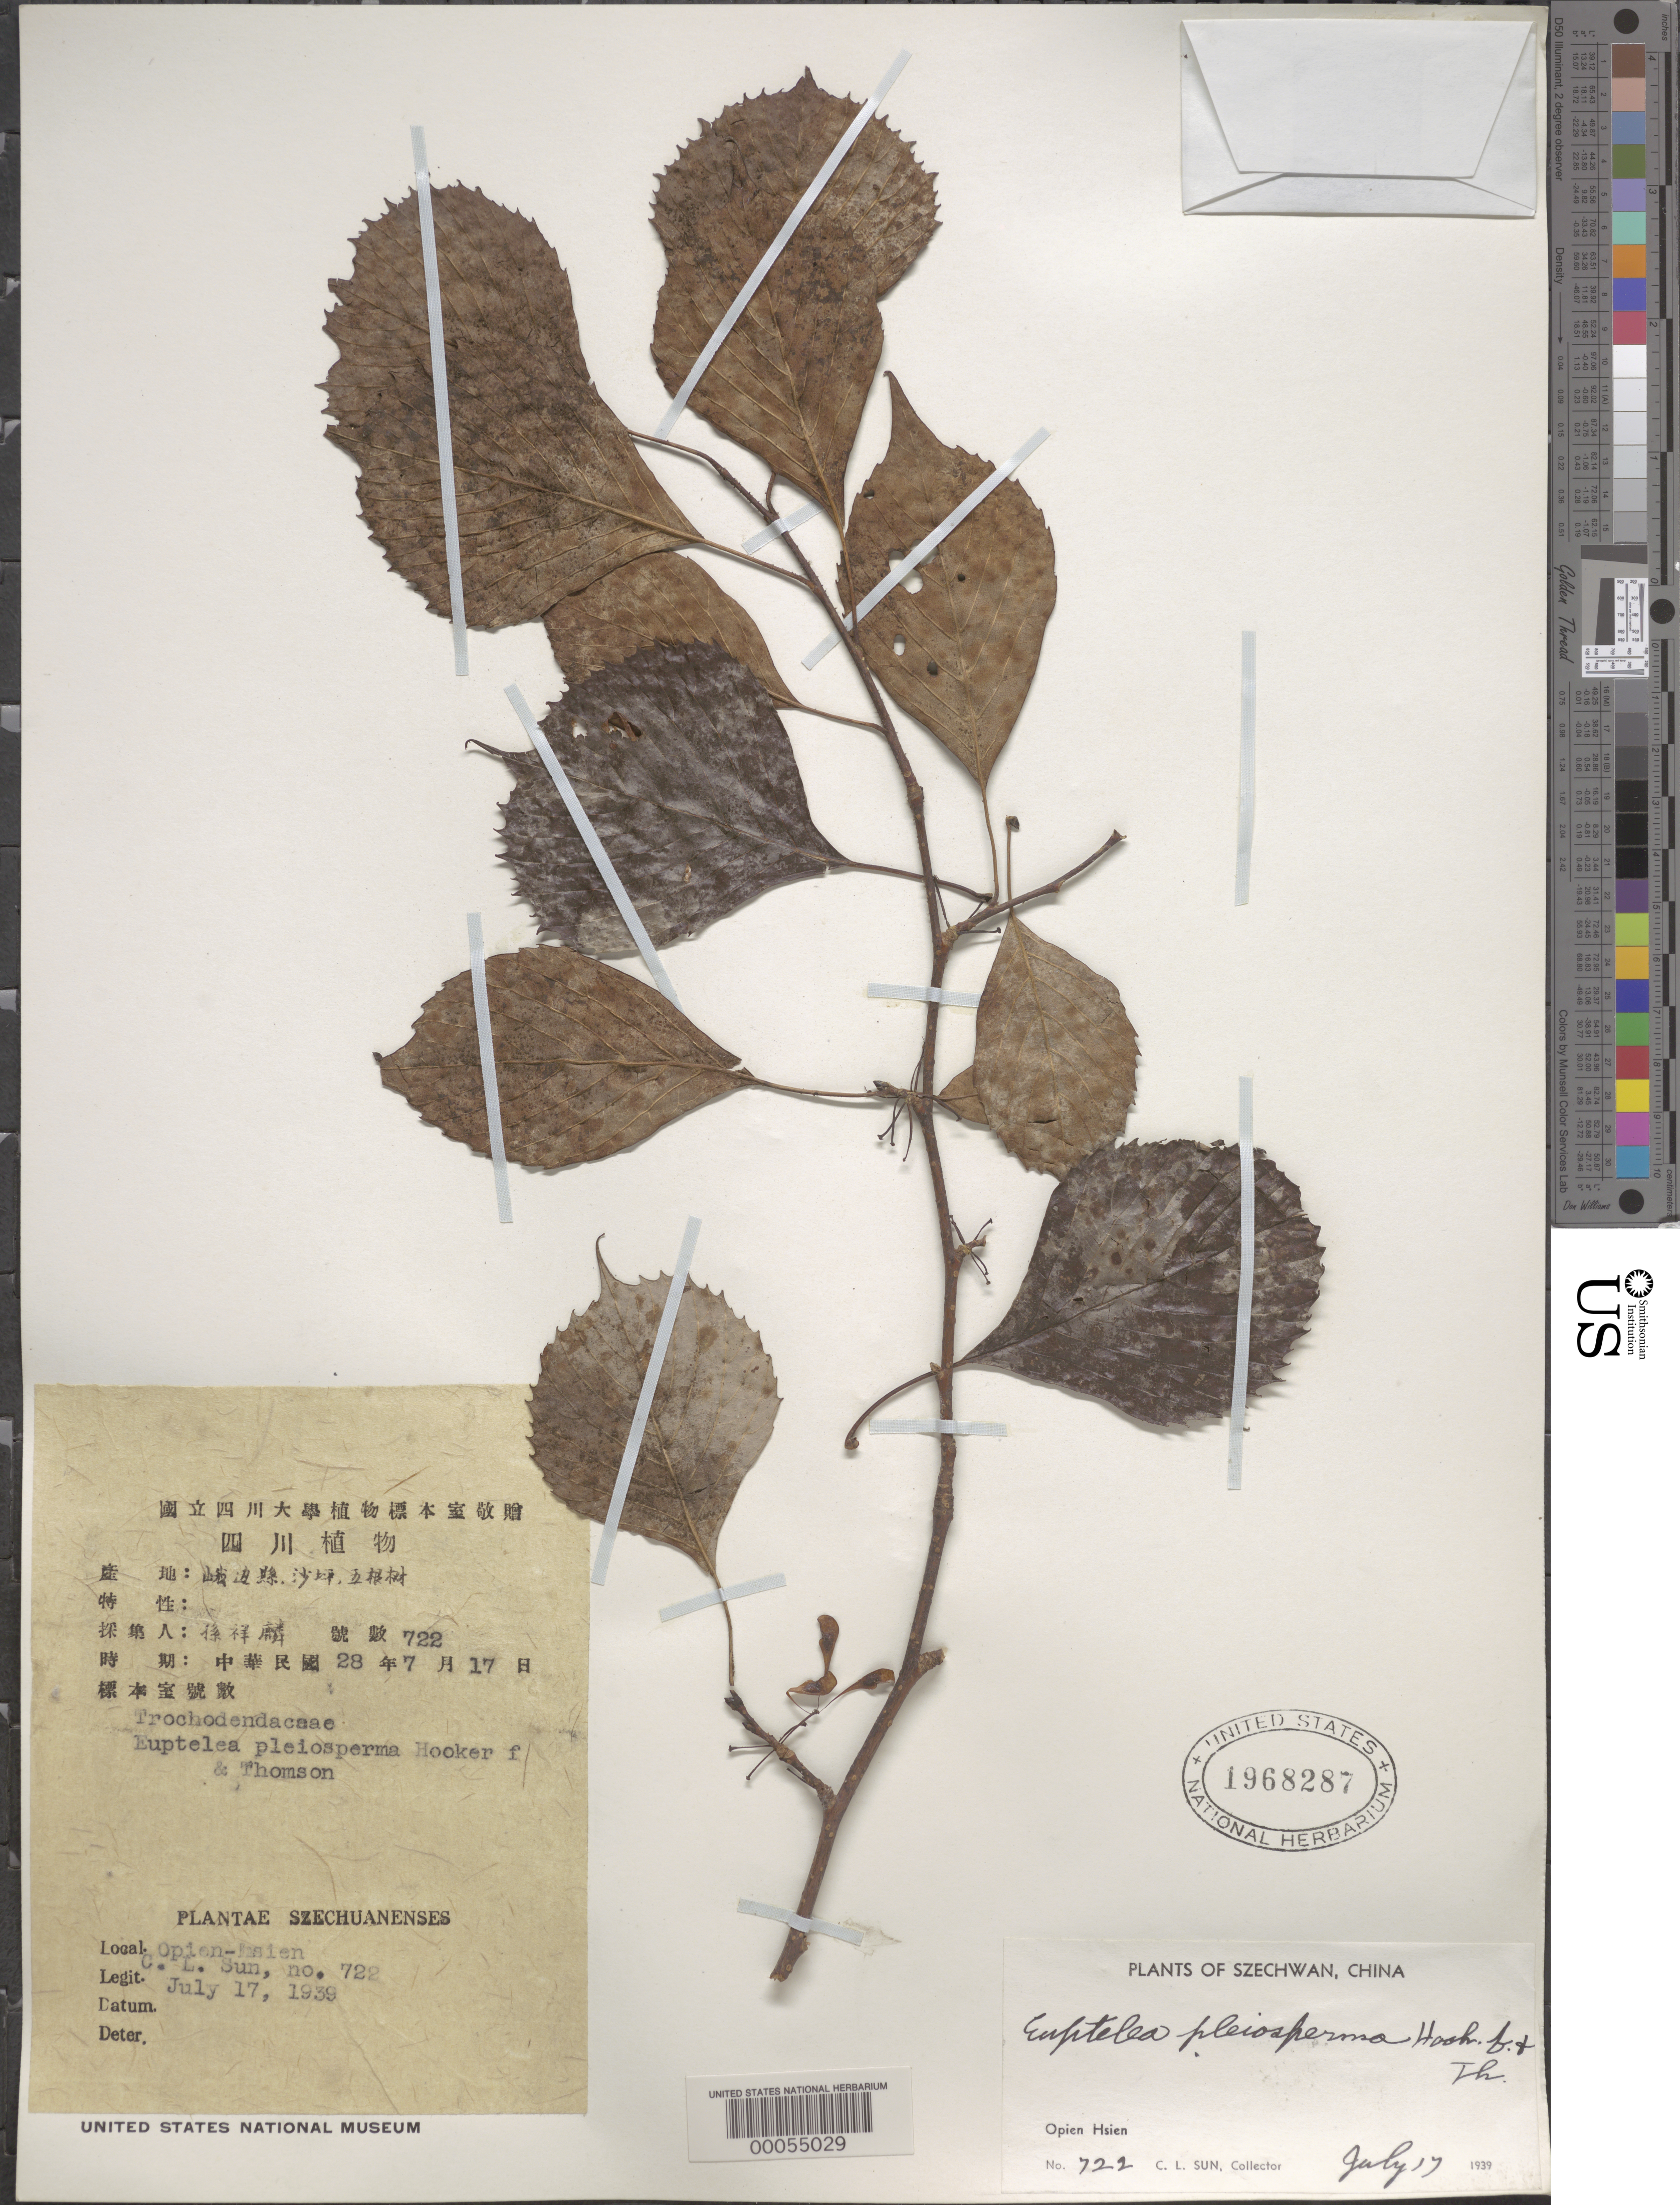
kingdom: Plantae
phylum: Tracheophyta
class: Magnoliopsida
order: Ranunculales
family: Eupteleaceae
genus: Euptelea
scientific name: Euptelea pleiosperma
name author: Hook. f. & Thomson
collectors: C. Sun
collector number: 722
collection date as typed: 17 Jul 1939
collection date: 1939-07-17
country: China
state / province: Sichuan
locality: Opien-hsien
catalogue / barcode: US 1968408